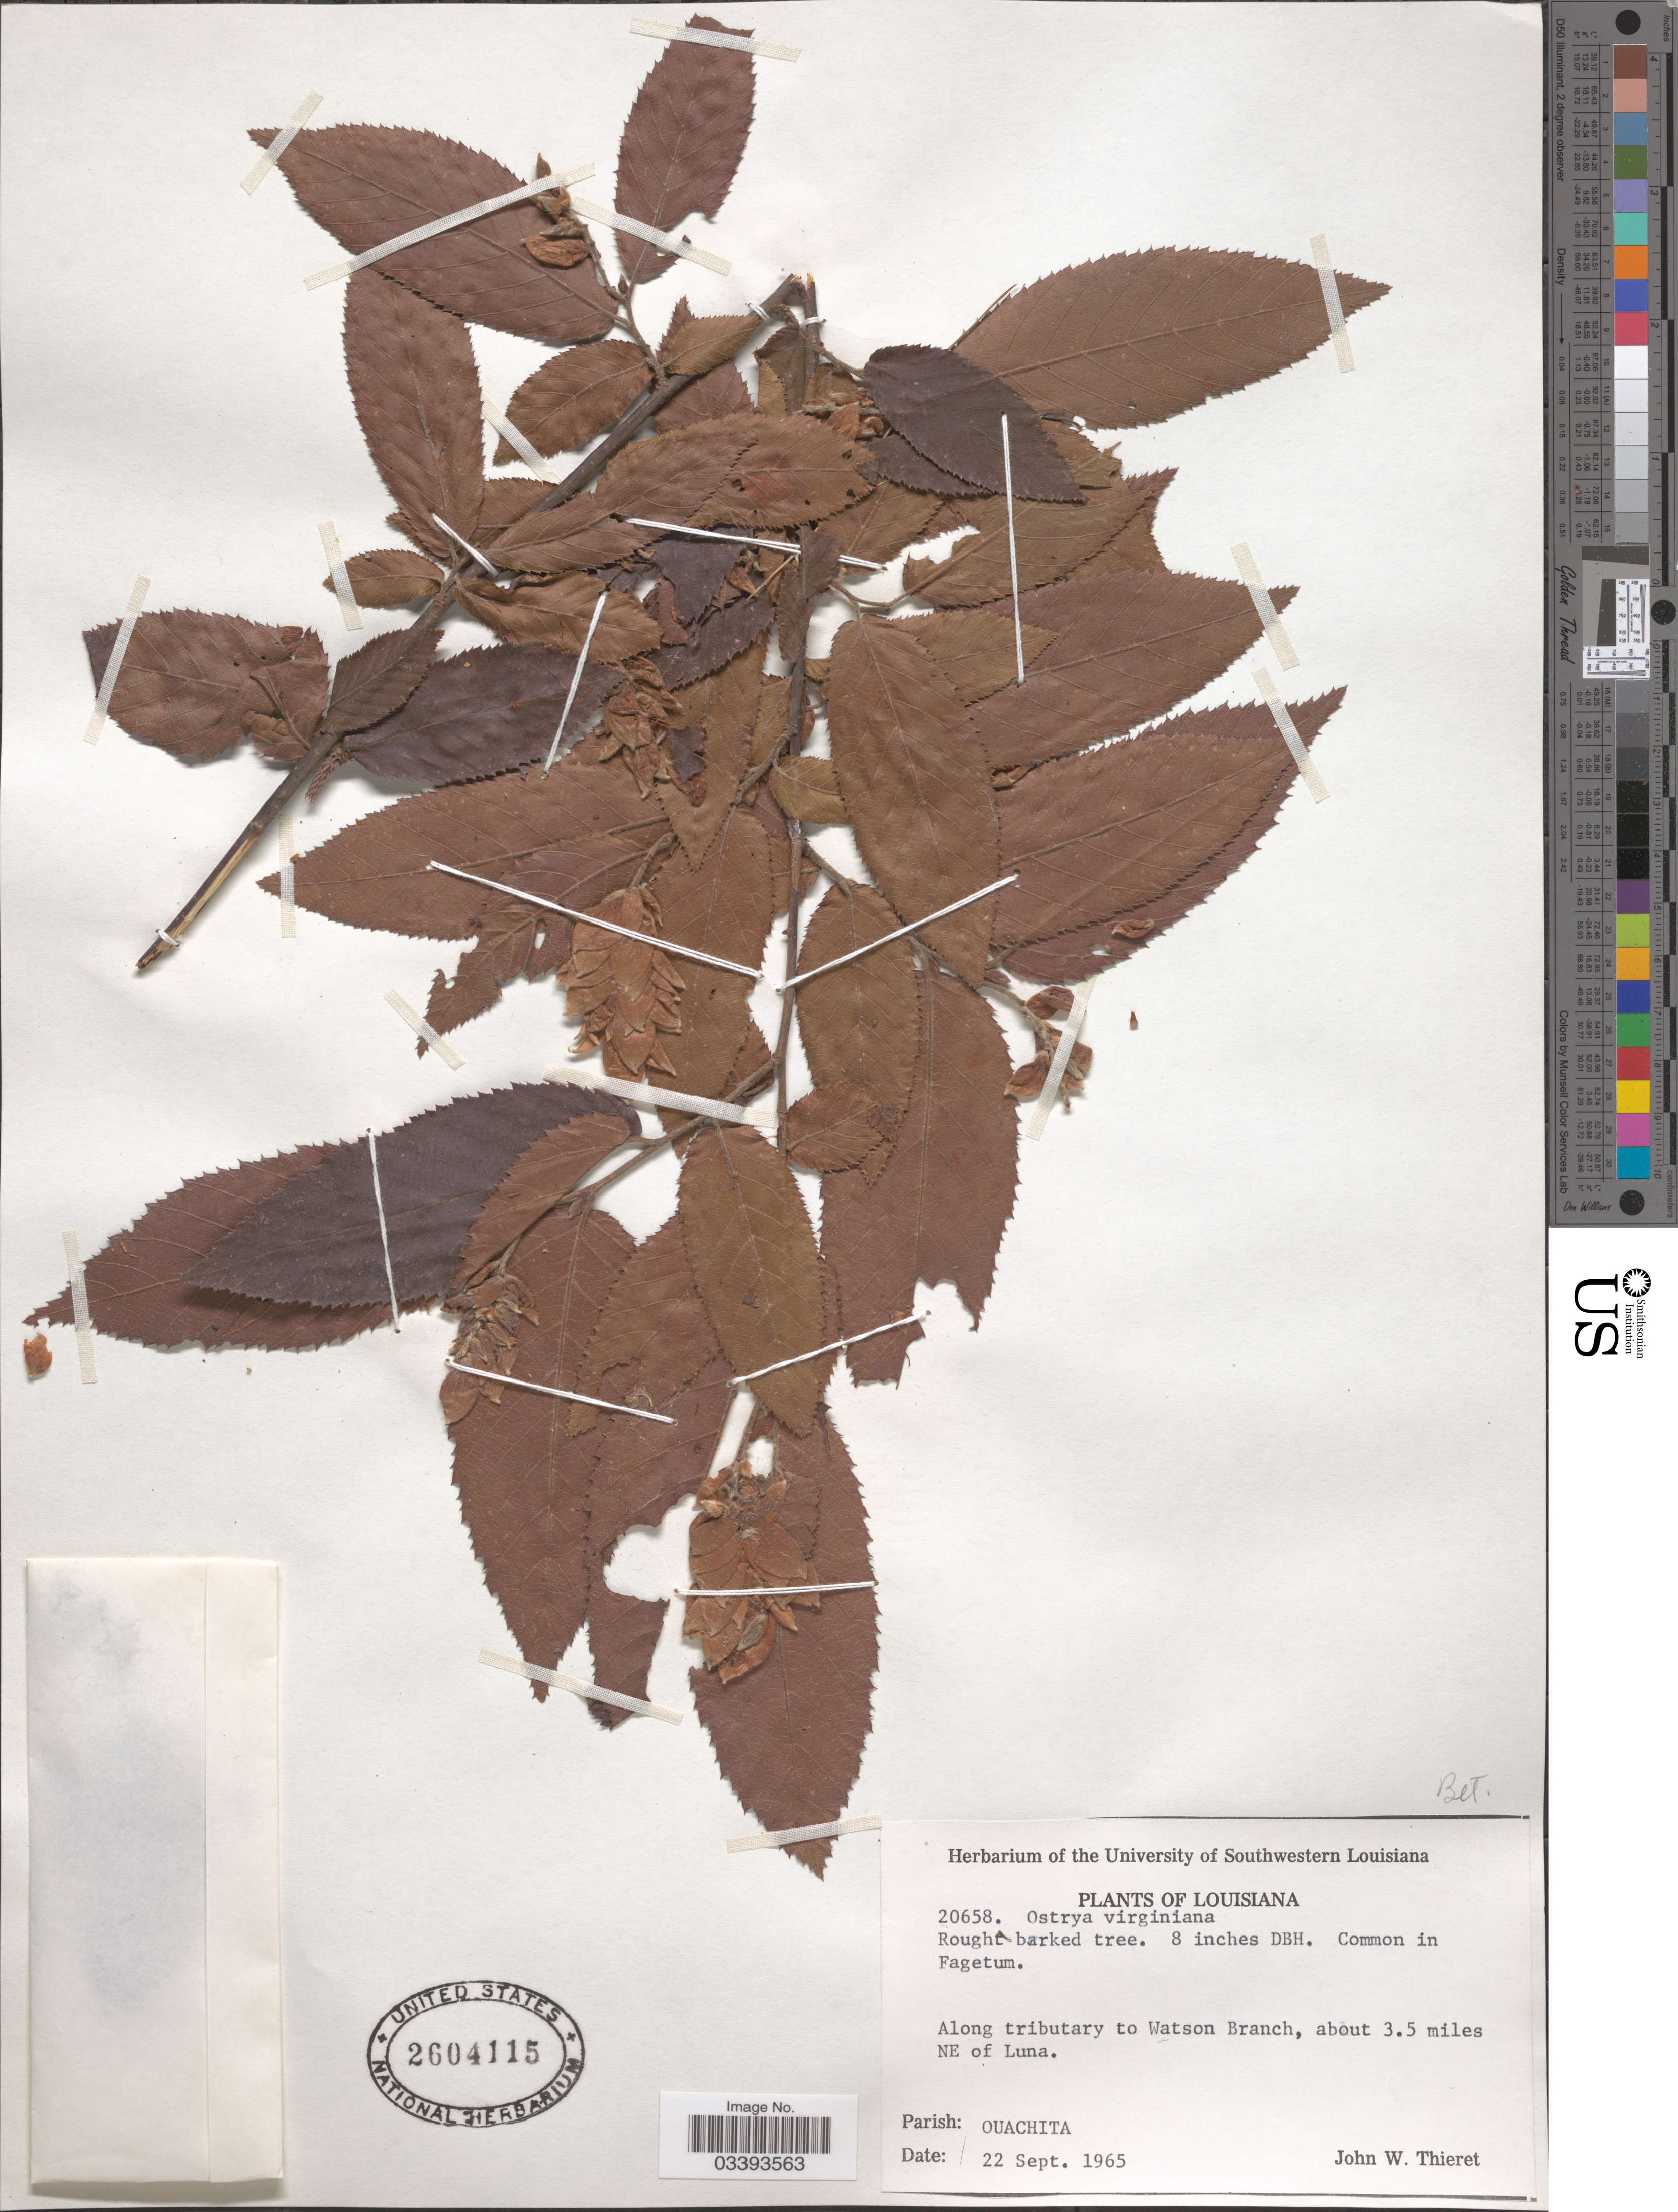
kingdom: Plantae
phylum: Tracheophyta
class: Magnoliopsida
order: Fagales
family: Betulaceae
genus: Ostrya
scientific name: Ostrya virginiana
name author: (Mill.) K. Koch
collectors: J. W. Thieret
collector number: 20658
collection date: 1965-09-22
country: United States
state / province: Louisiana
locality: Along tributary to Watson Branch, about 3.5 miles NE of Luna. Parish: Ouachita.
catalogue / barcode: US 2604115